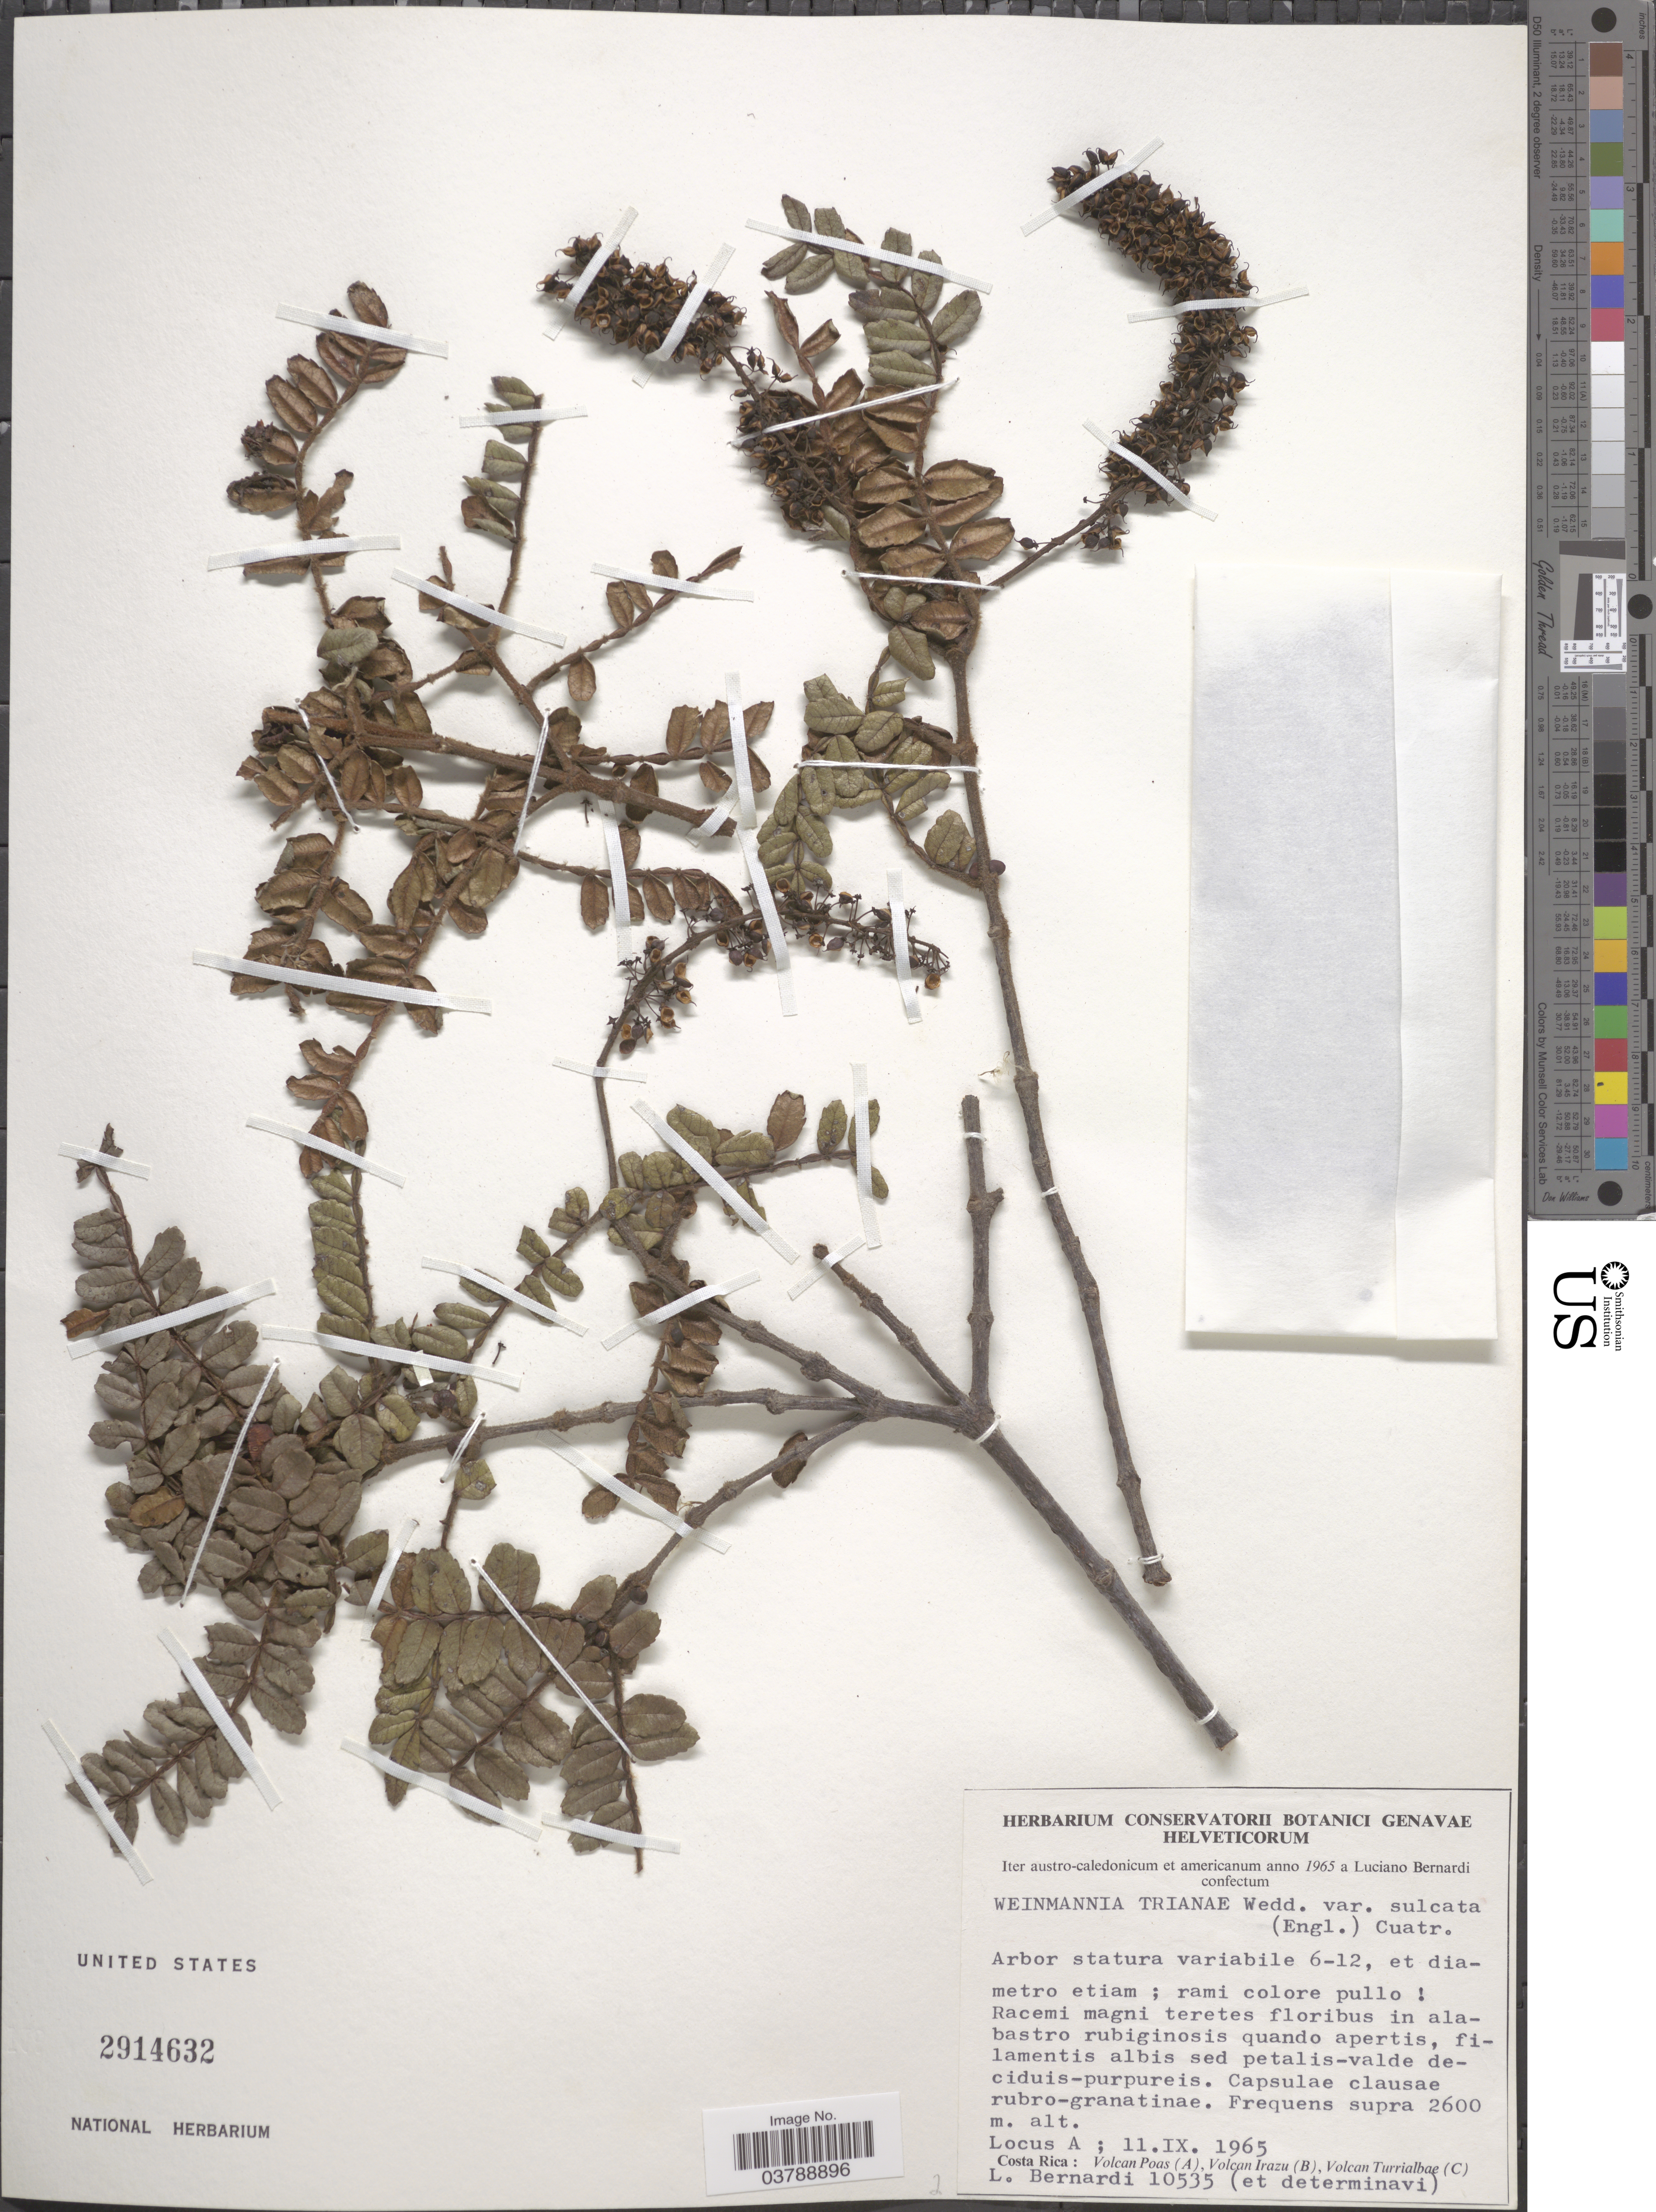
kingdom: Plantae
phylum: Tracheophyta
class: Magnoliopsida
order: Oxalidales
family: Cunoniaceae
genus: Weinmannia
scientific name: Weinmannia trianaea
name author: Wedd.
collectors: L. Bernardi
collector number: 10535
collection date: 1965-09-11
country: Costa Rica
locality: Volcan Poas.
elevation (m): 2600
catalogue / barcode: US 2914632